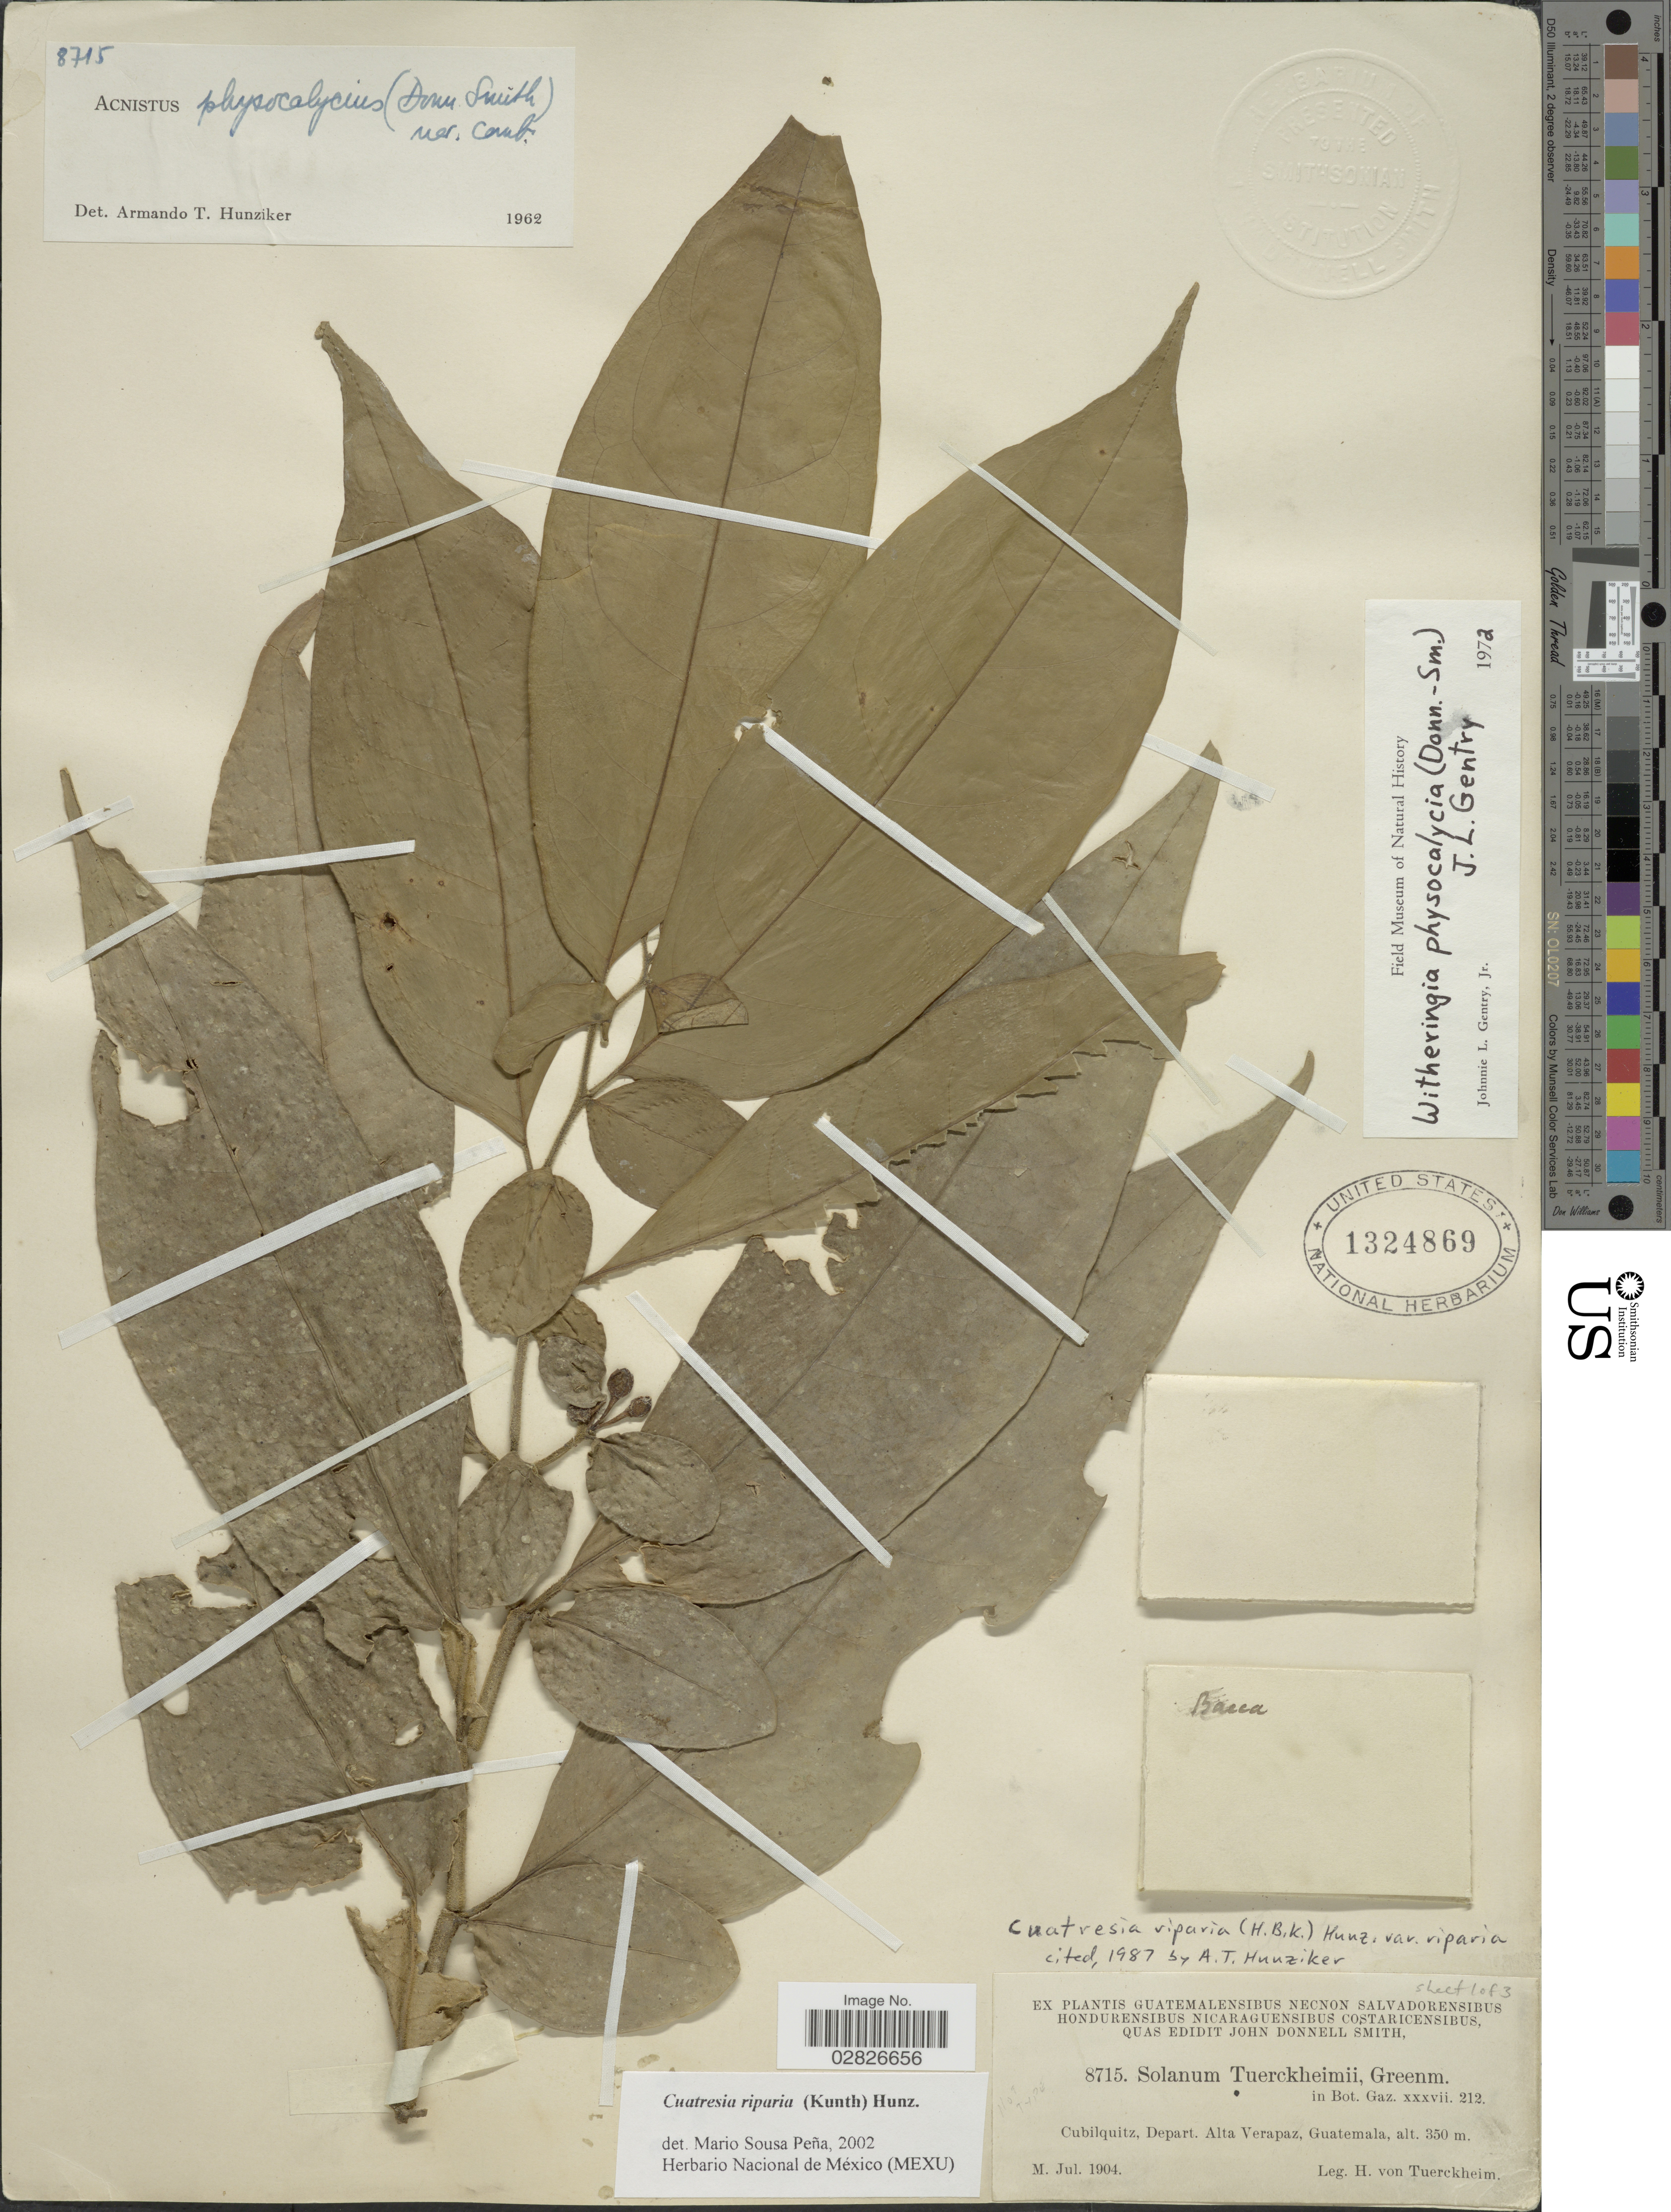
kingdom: Plantae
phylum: Tracheophyta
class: Magnoliopsida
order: Solanales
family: Solanaceae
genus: Cuatresia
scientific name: Cuatresia riparia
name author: (Kunth) Hunz.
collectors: H. von Türckheim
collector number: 8715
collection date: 1904-07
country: Guatemala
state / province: Alta Verapaz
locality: Cubilquitz, Depart. Alta Verapaz.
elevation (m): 350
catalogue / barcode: US 1324869